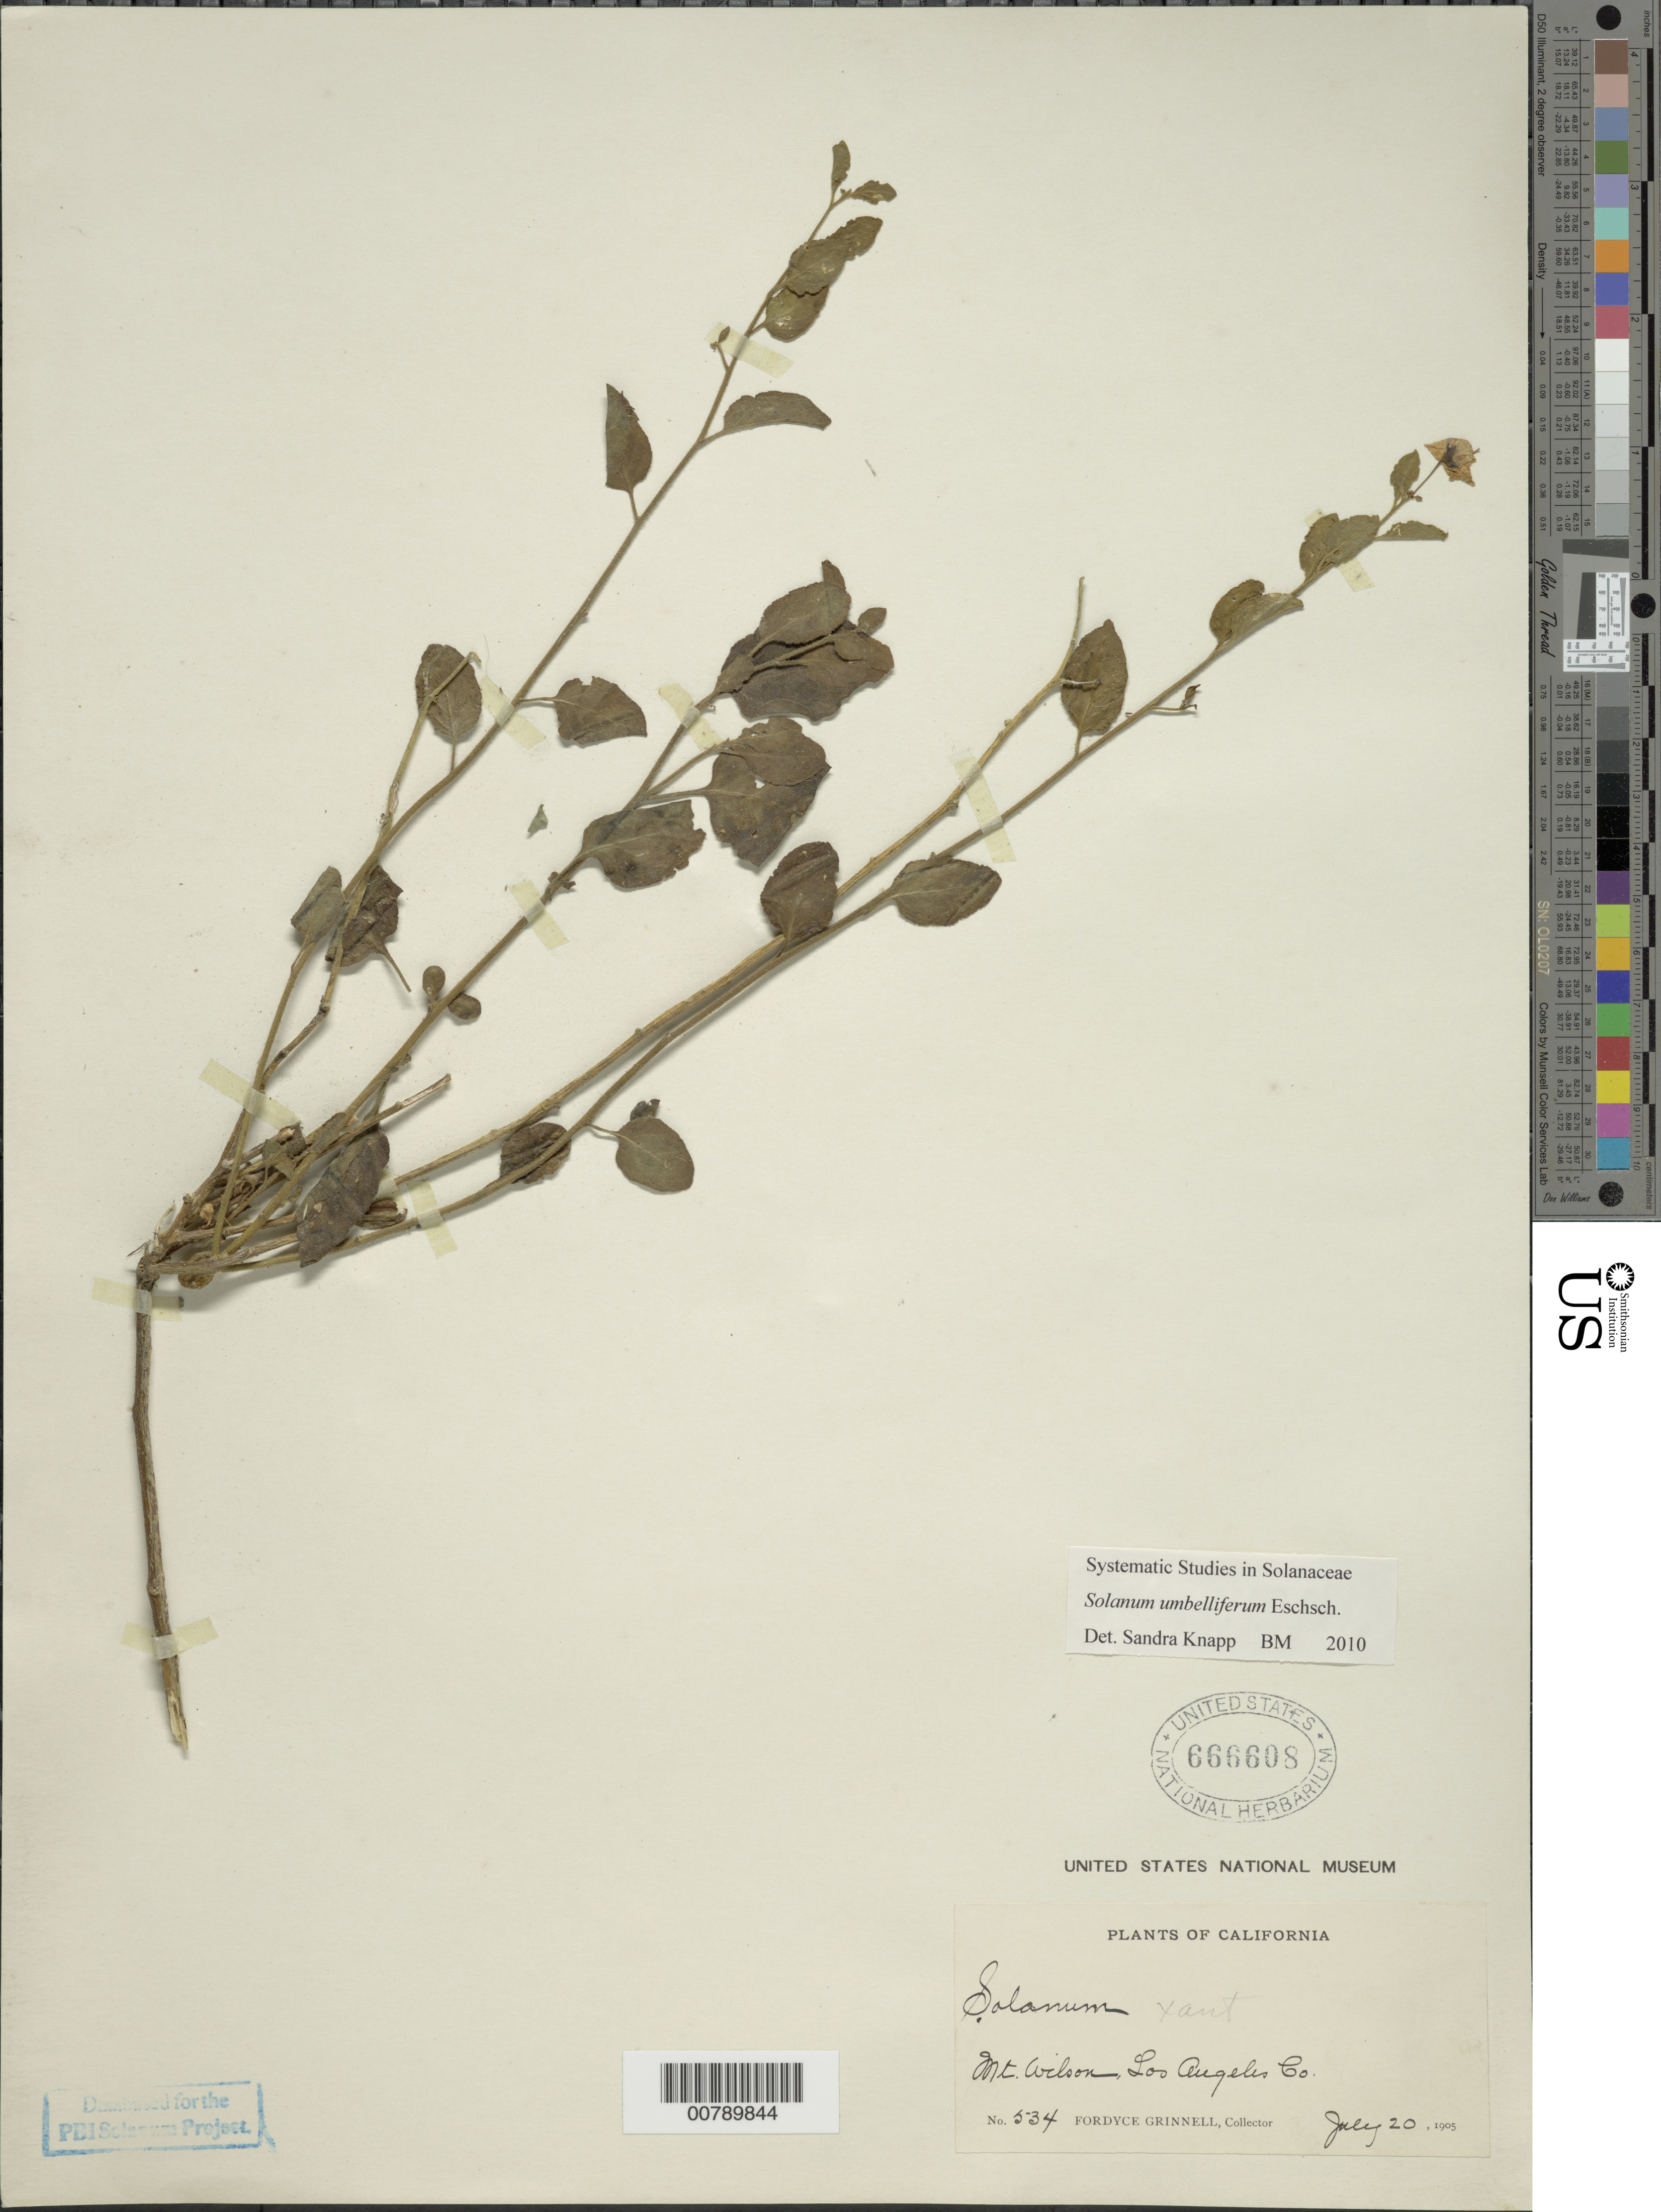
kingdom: Plantae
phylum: Tracheophyta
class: Magnoliopsida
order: Solanales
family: Solanaceae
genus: Solanum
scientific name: Solanum umbelliferum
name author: Eschsch.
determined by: Knapp, S. D.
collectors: F. Grinnell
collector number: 534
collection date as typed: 20 Jul 1905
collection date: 1905-07-20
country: United States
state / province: California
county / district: Los Angeles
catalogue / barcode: US 666608